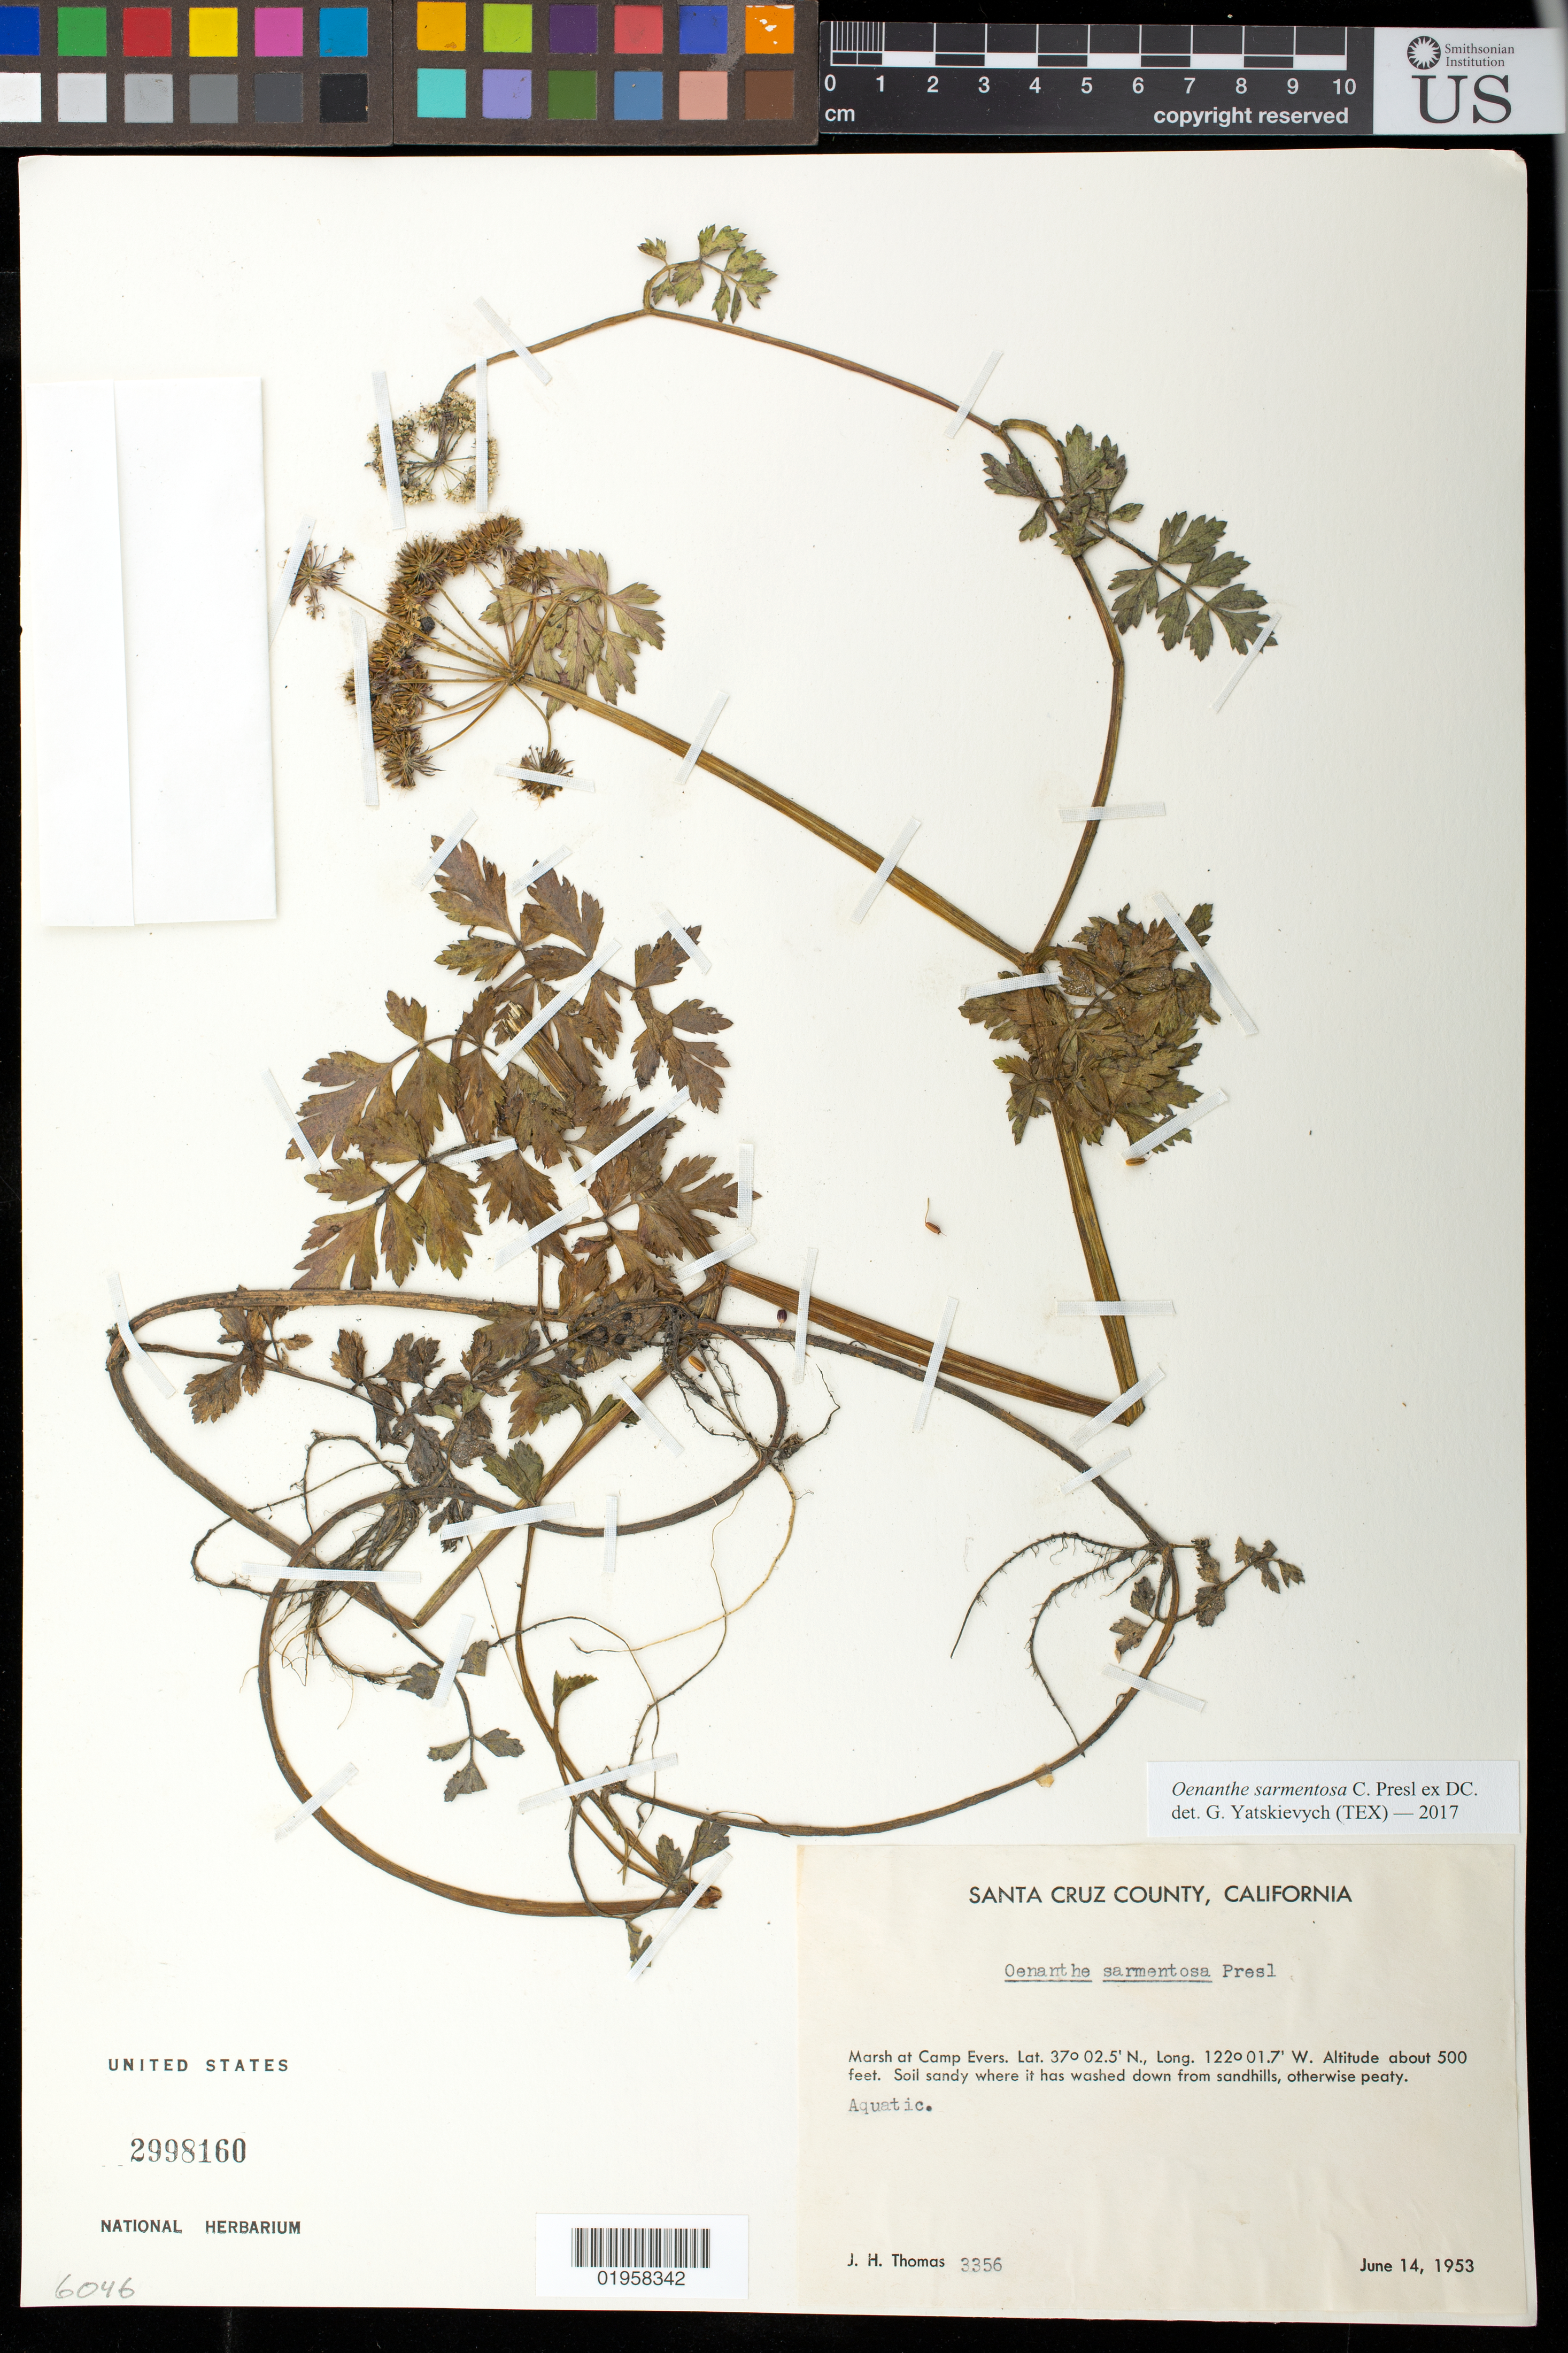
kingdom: Plantae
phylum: Tracheophyta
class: Magnoliopsida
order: Apiales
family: Apiaceae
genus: Oenanthe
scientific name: Oenanthe sarmentosa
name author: C. Presl ex DC.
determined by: Yatskievych, G. A.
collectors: J. H. Thomas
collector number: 3356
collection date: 1953-06-14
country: United States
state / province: California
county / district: Santa Cruz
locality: Camp Evers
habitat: Marsh. Soil sandy where it has washed down from sandhills, otherwise peaty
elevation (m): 152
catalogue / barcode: US 2998160